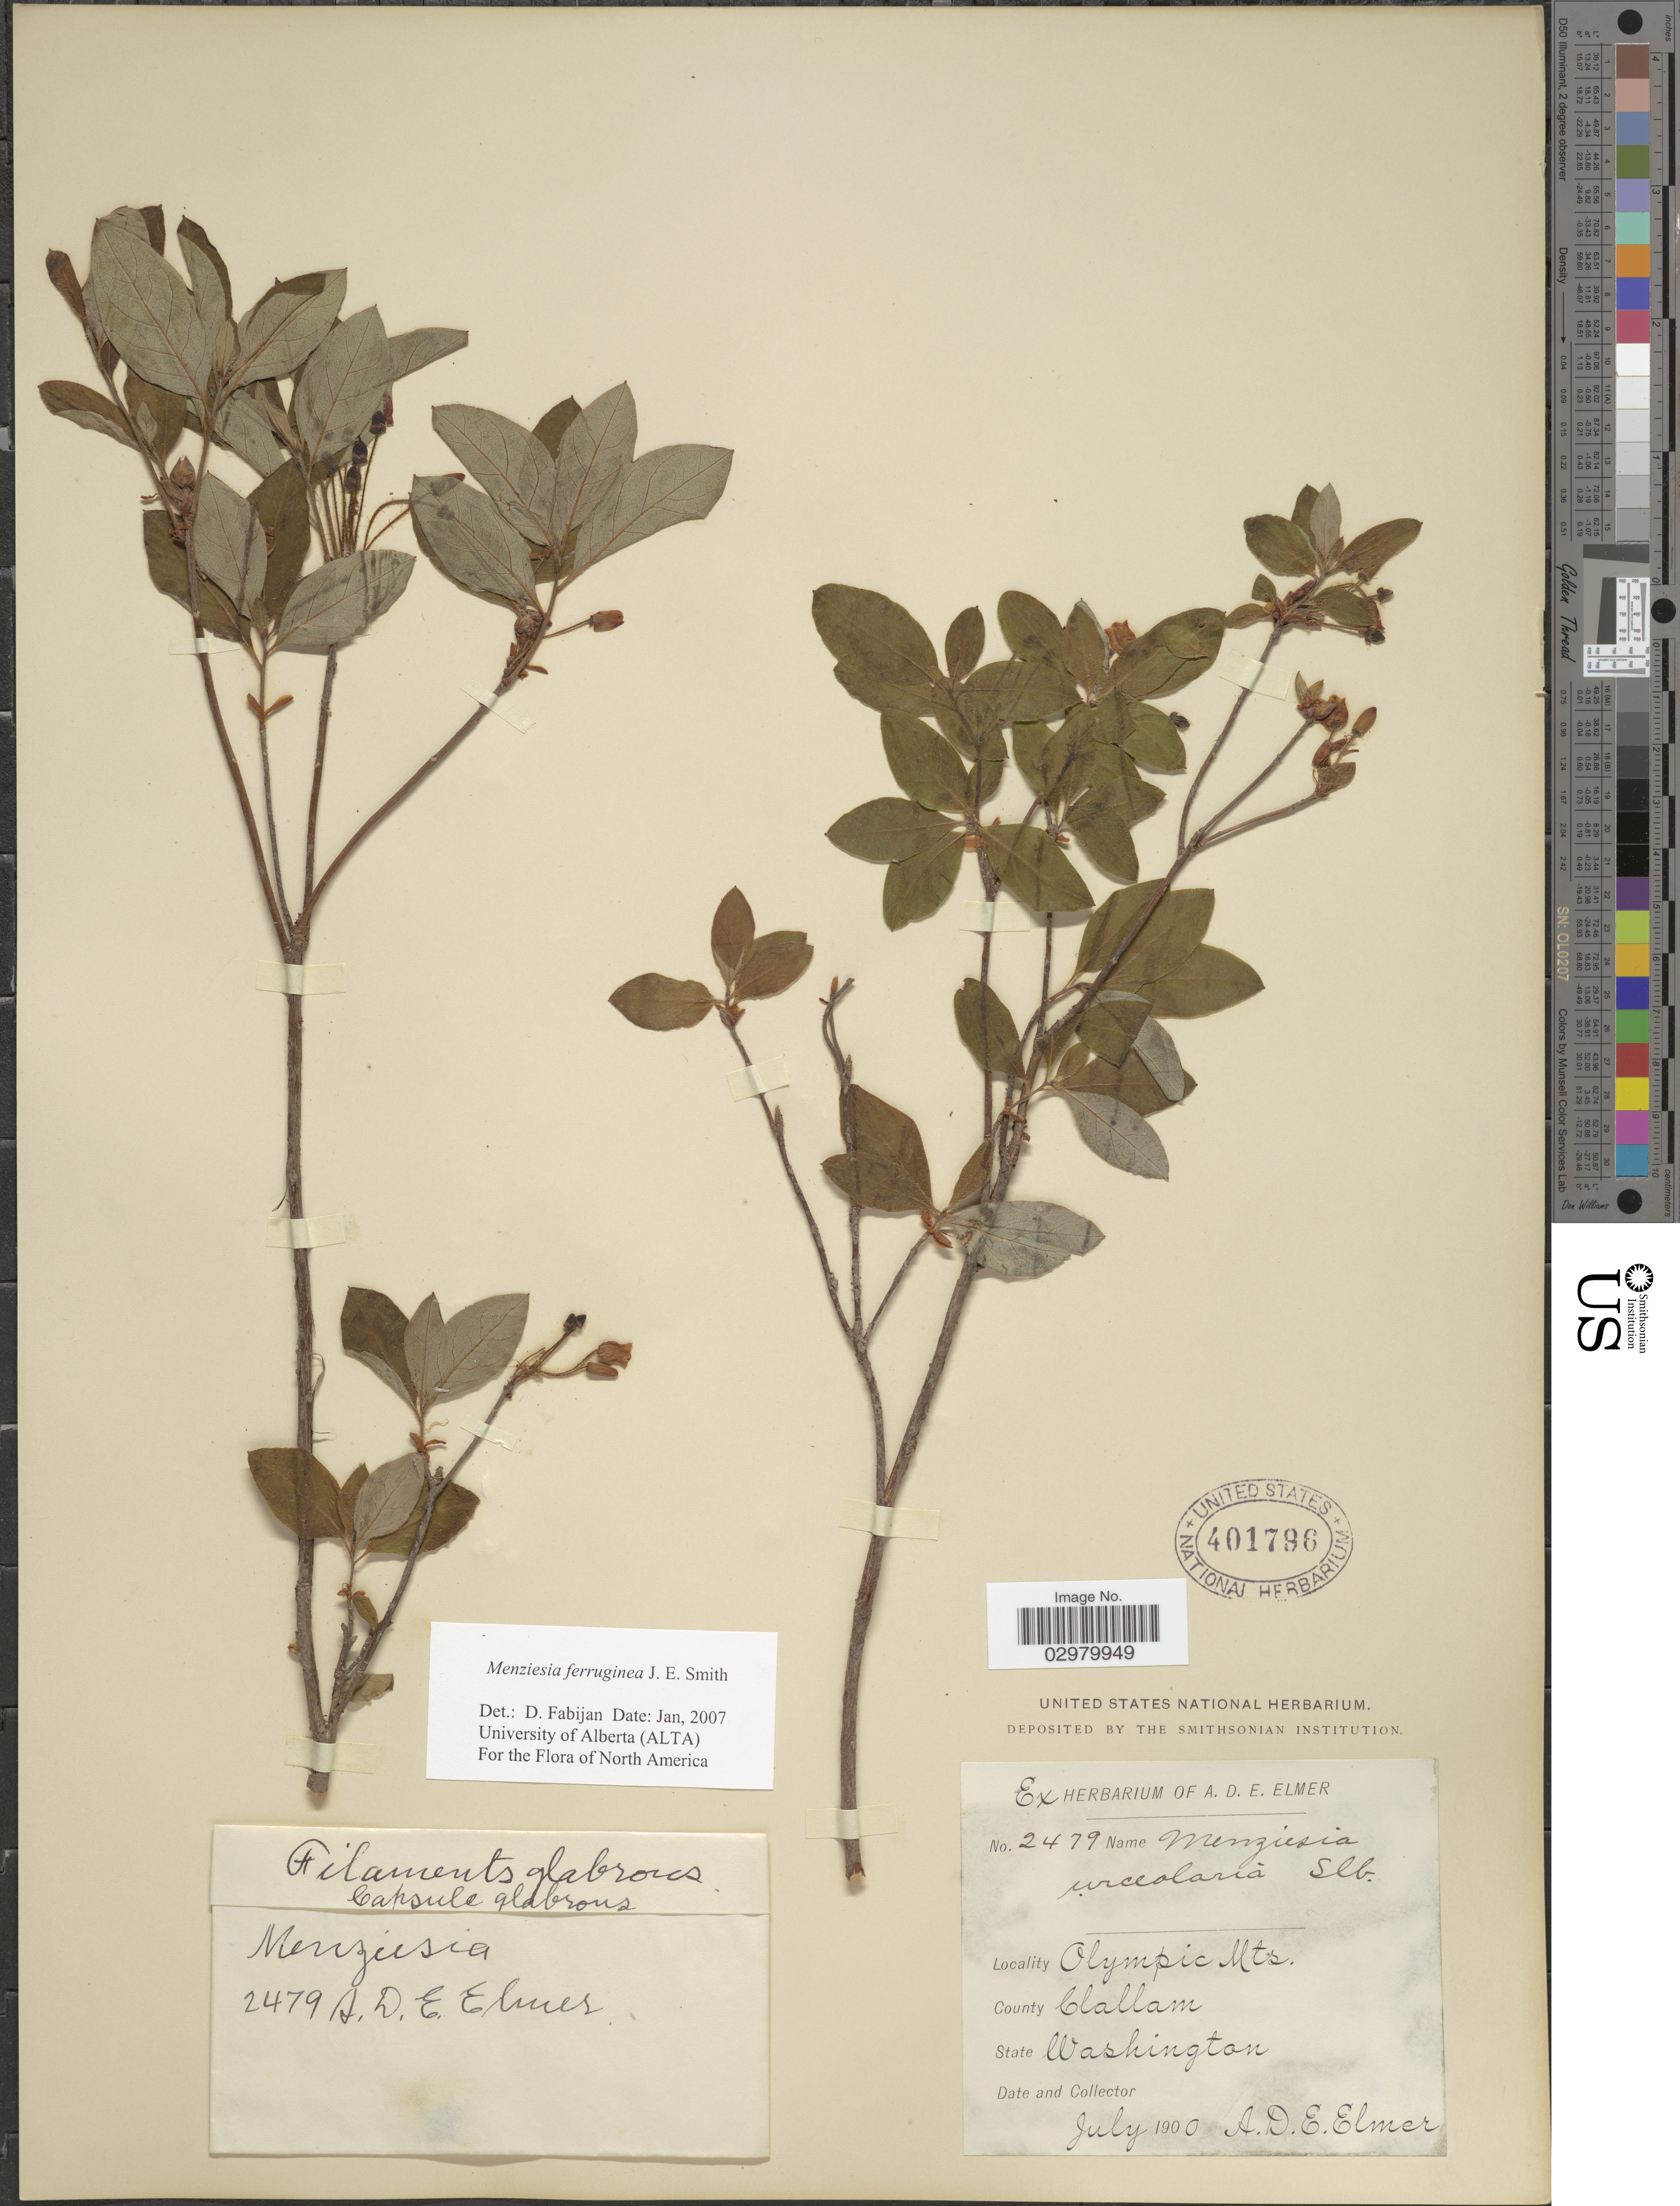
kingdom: Plantae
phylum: Tracheophyta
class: Magnoliopsida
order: Ericales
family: Ericaceae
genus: Menziesia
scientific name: Menziesia ferruginea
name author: Sm.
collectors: A. D. E. Elmer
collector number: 2479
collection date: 1900-07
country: United States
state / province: Washington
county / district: Clallam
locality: Olympic Mts., County Clallam.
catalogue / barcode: US 401796